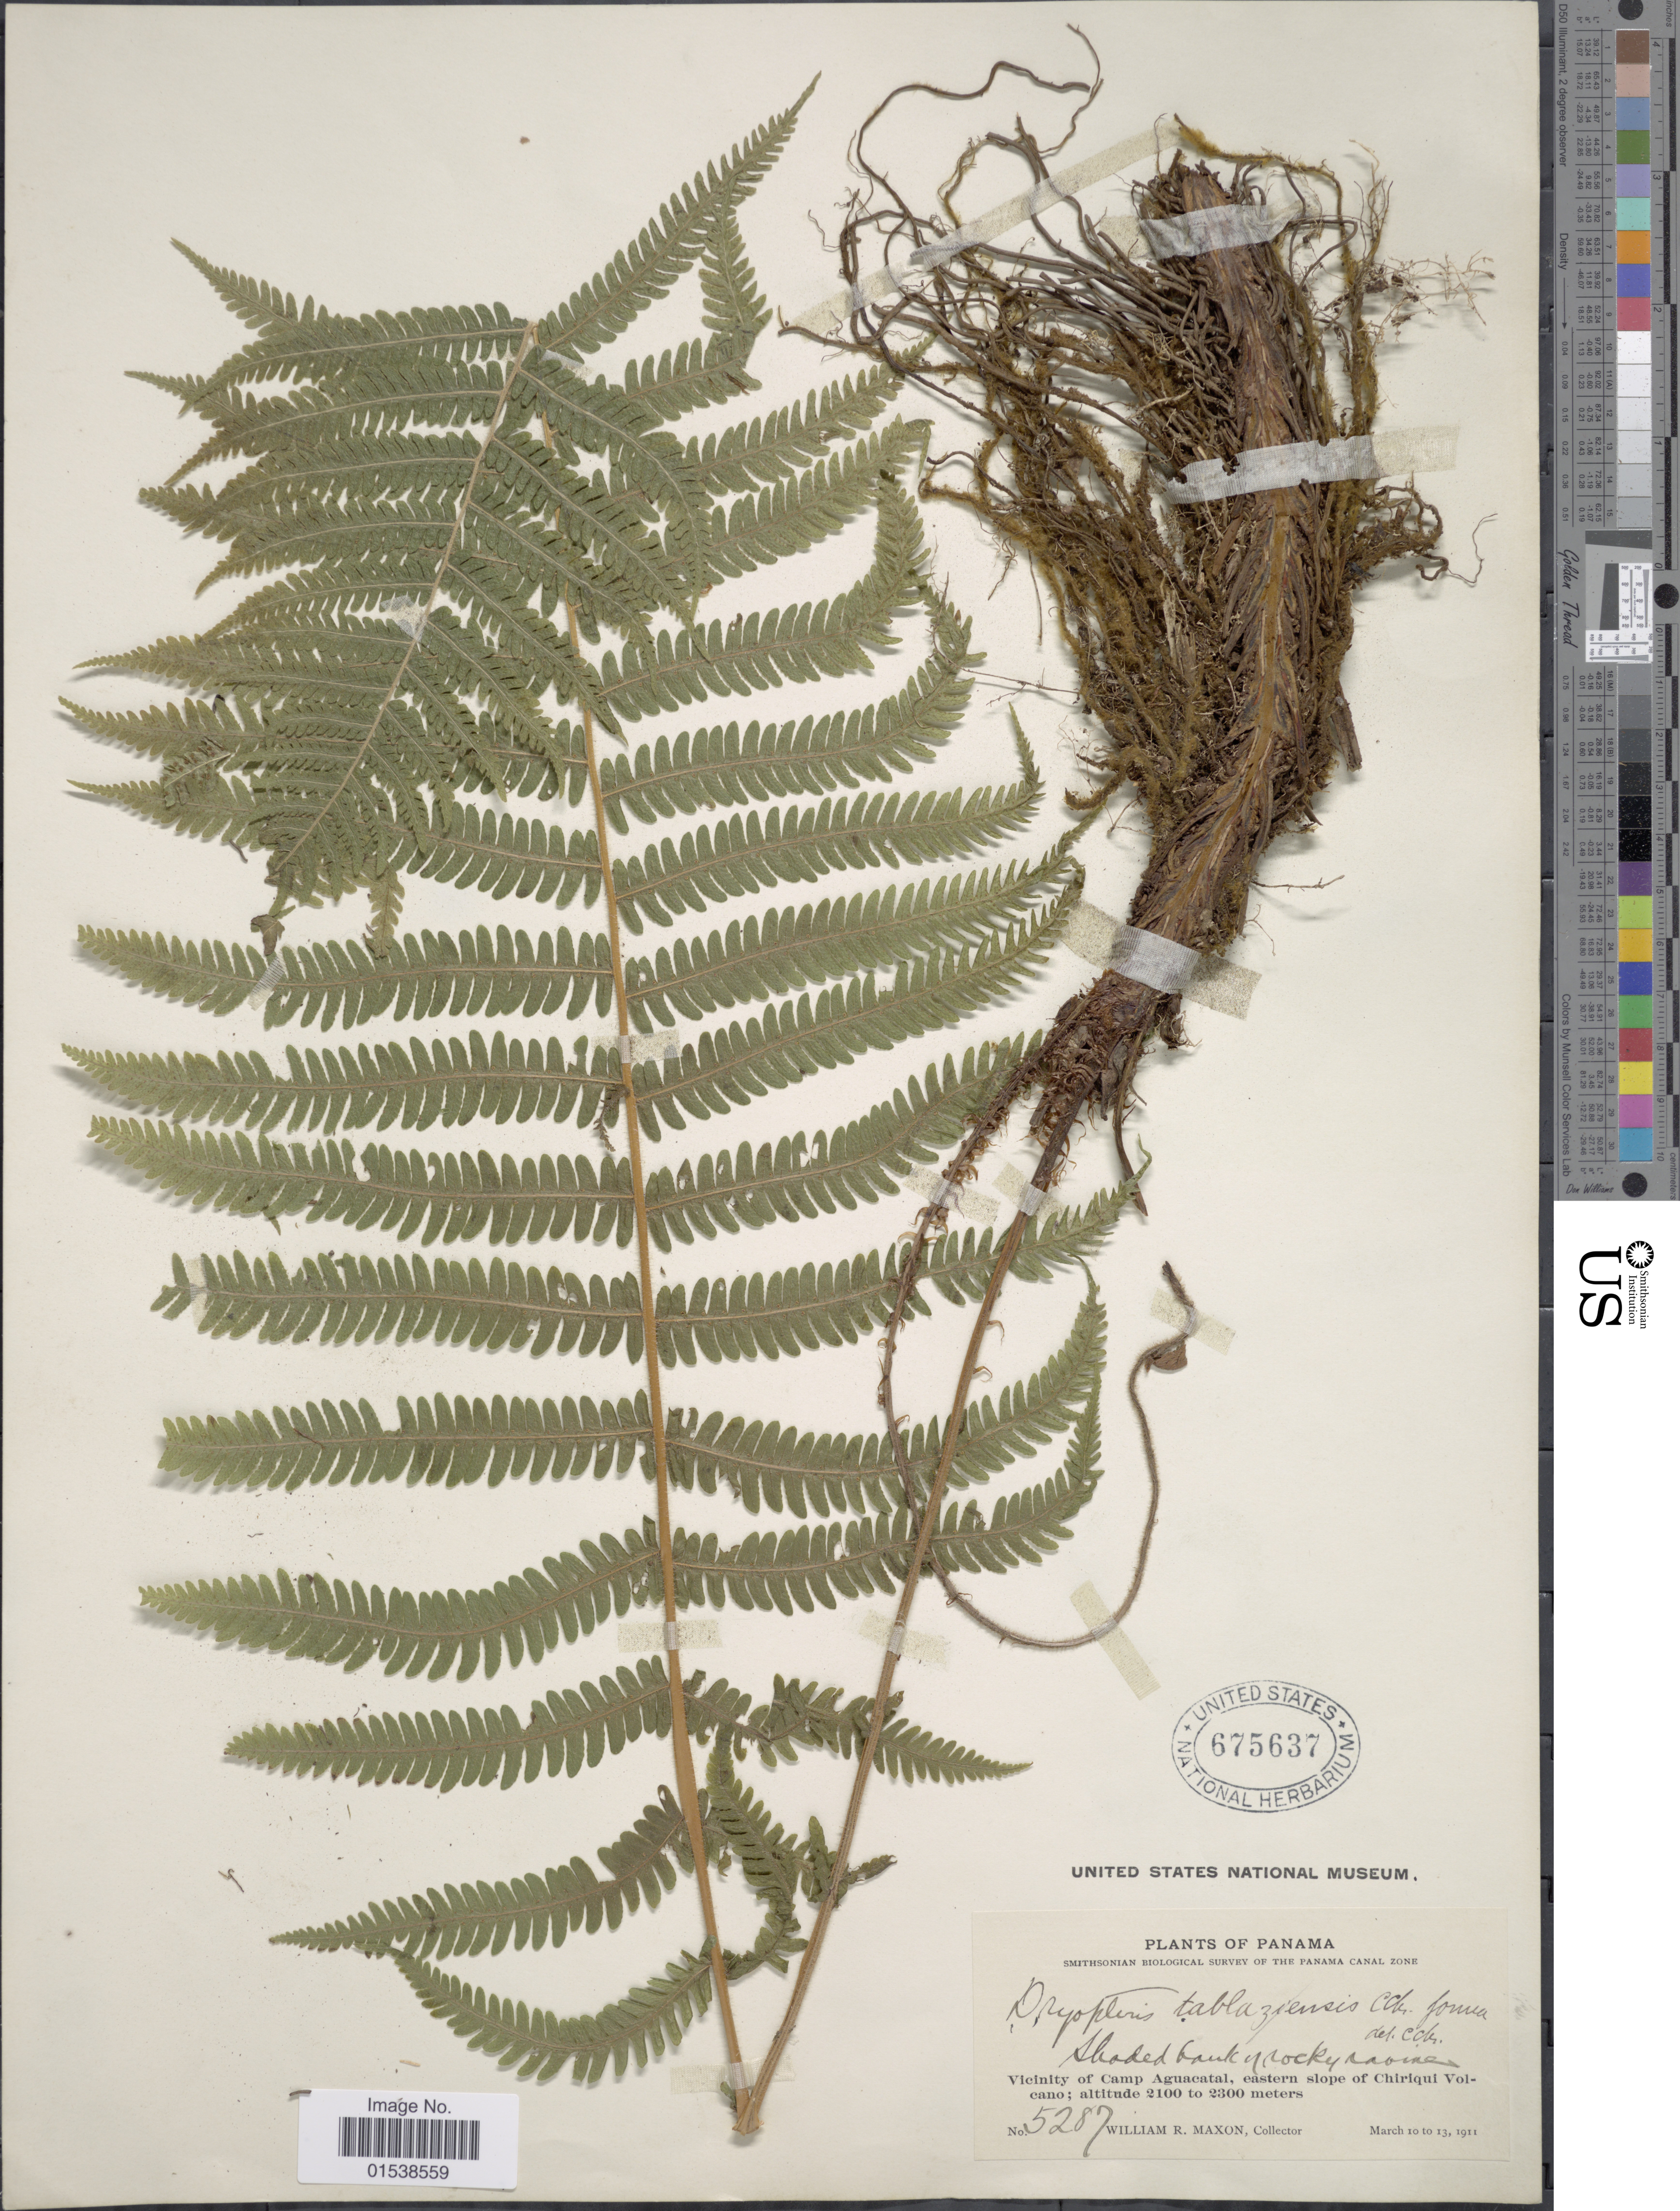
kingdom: Plantae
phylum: Tracheophyta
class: Polypodiopsida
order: Polypodiales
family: Thelypteridaceae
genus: Amauropelta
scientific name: Amauropelta pilosula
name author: (Klotzsch & H. Karst.) Á. Löve & D. Löve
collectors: W. R. Maxon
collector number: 5287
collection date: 1911-03-10/1911-03-13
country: Panama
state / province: Chiriqui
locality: Vicinity of Camp Aguacatal, eastern slope of Chiriqui Volcano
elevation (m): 2100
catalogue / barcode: US 675637